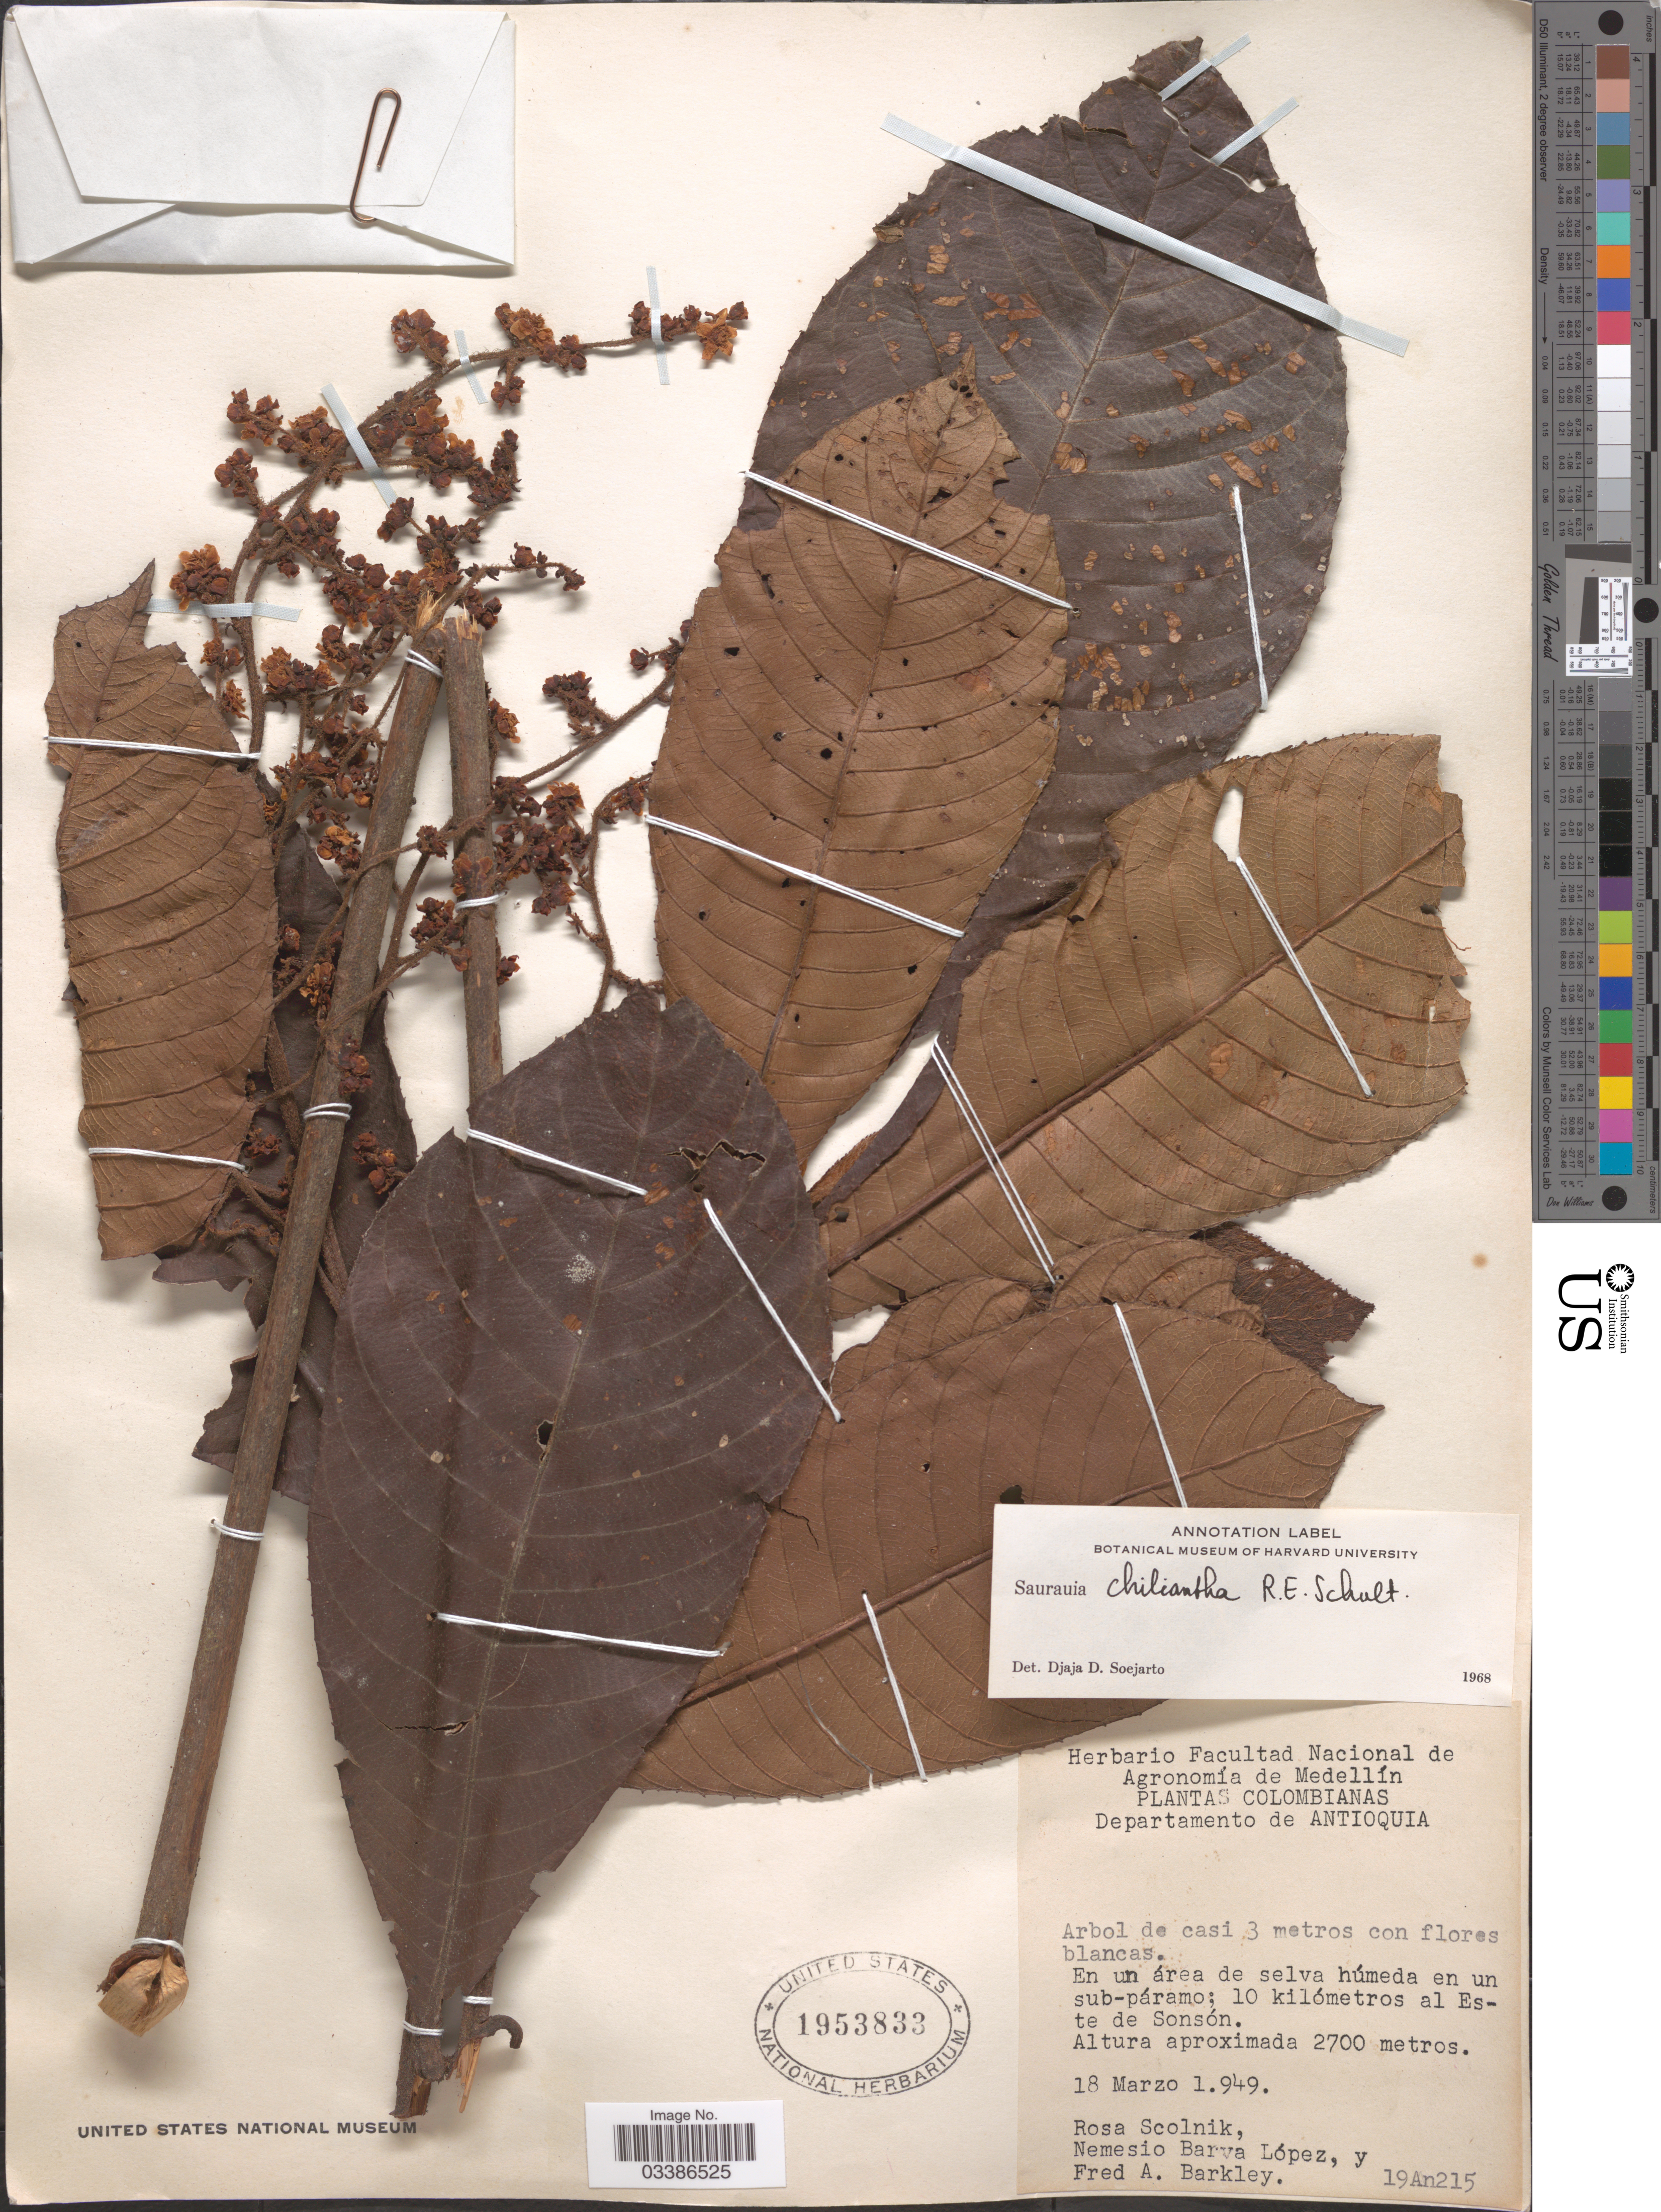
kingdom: Plantae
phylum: Tracheophyta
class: Magnoliopsida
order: Ericales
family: Actinidiaceae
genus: Saurauia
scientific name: Saurauia chiliantha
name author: R.E. Schult.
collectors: R. Scolnik, N. Lopez & F. A. Barkley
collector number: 19An215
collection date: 1949-03-18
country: Colombia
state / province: Antioquia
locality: Departamento de Antioquia. En un área de selva húmeda en un sub-páramo; 10 kilómetros al Este de Sonsón.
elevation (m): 2700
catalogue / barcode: US 1953833